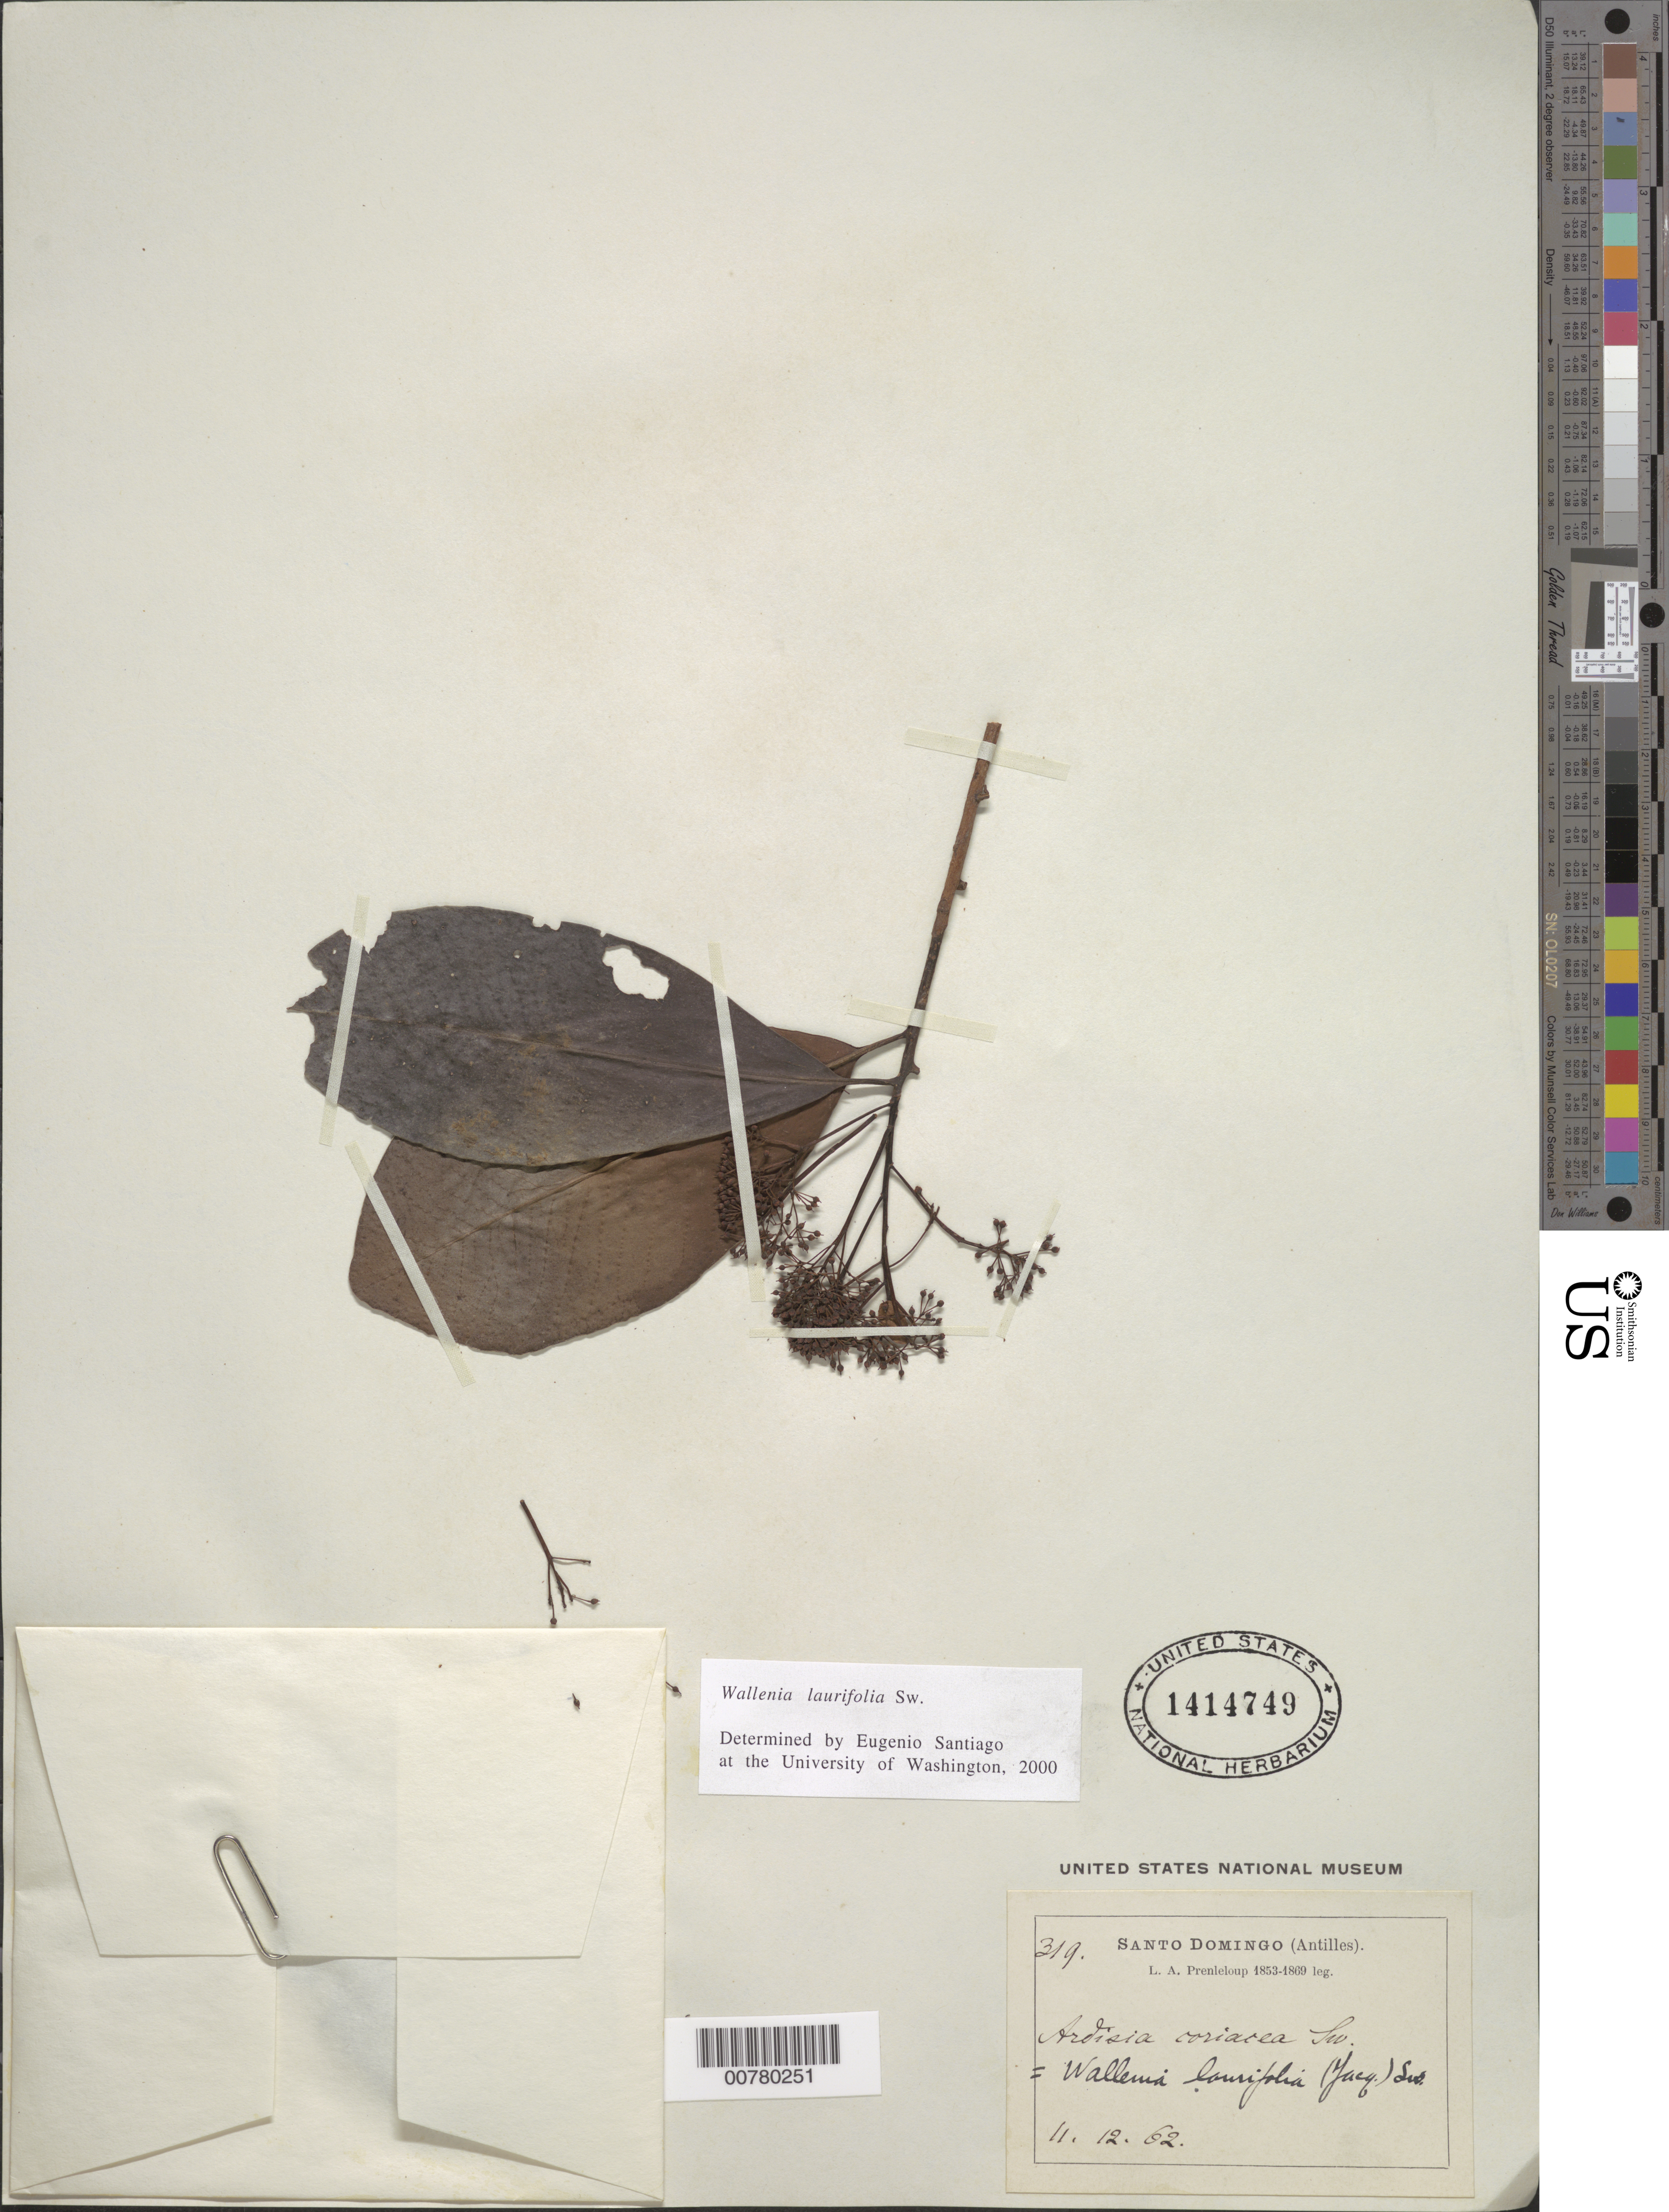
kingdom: Plantae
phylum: Tracheophyta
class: Magnoliopsida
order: Ericales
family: Primulaceae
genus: Wallenia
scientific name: Wallenia laurifolia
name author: Sw.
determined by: Santiago, E.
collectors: L. Prenleloup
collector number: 319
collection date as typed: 11 Dec 1862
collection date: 1862-12-11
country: Dominican Republic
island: Hispaniola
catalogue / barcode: US 1414749